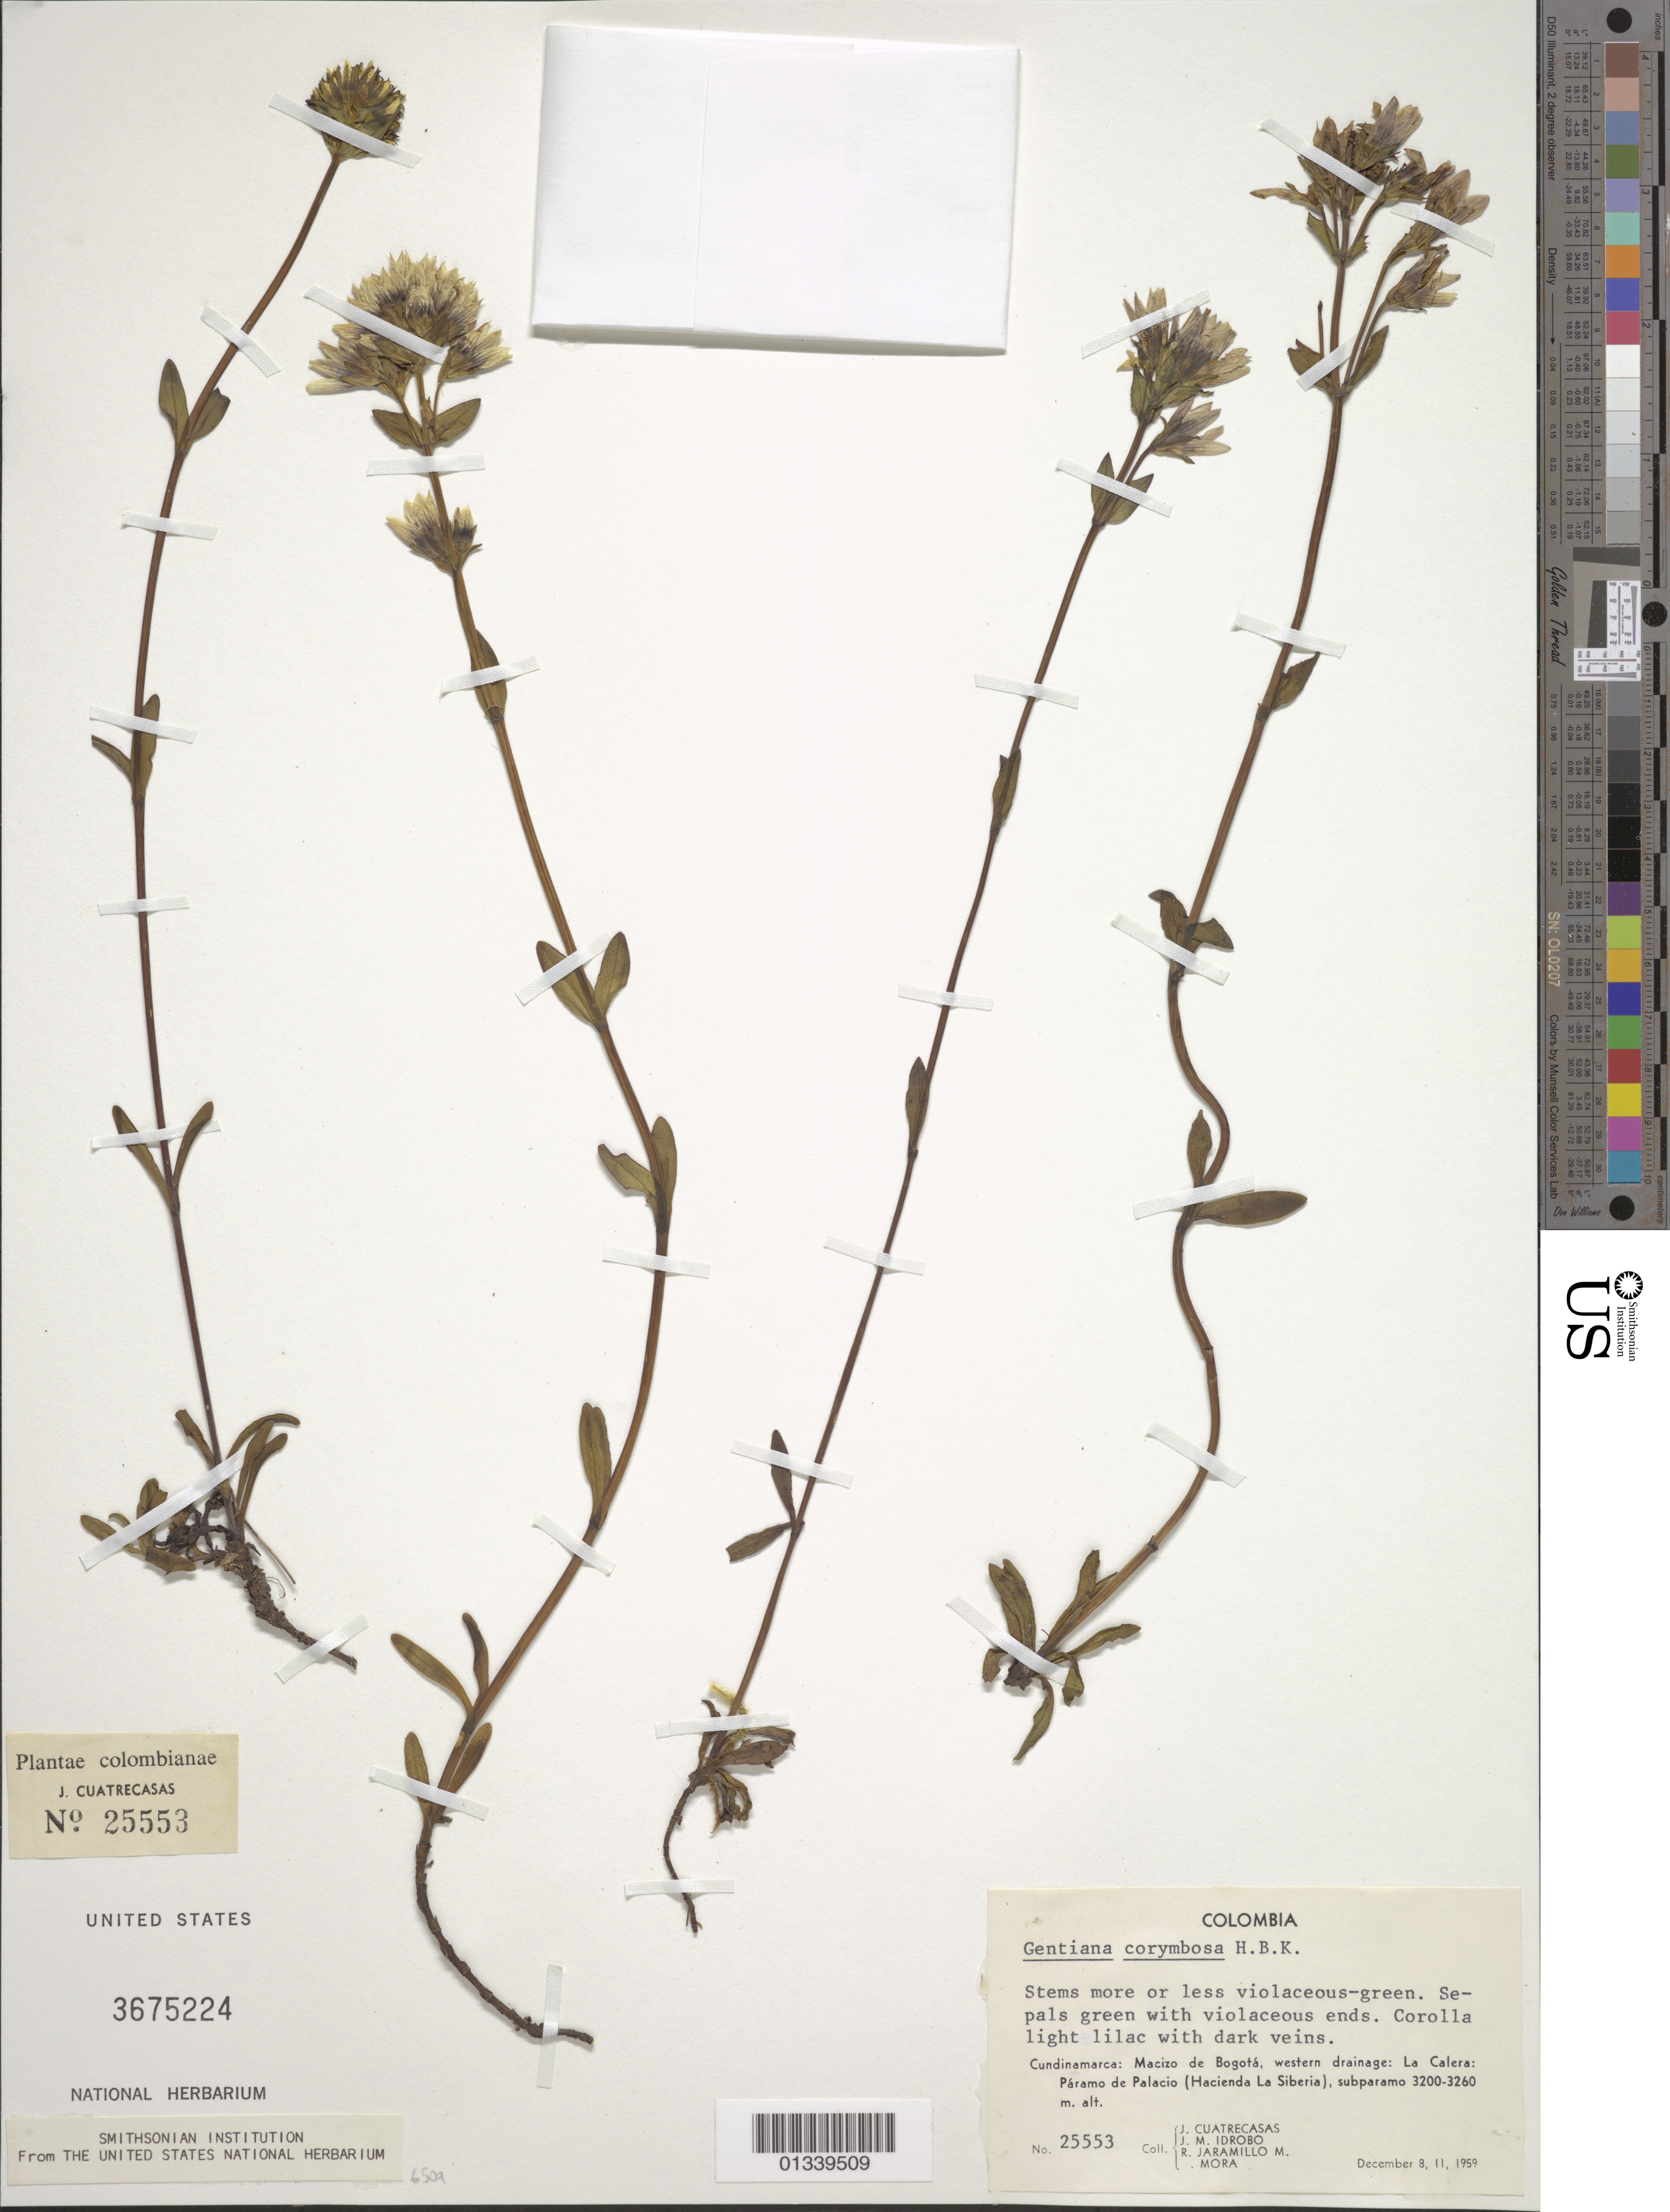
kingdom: Plantae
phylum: Tracheophyta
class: Magnoliopsida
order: Gentianales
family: Gentianaceae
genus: Gentiana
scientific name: Gentiana corymbosa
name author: Humb. et al.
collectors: J. Cuatrecasas, J. M. Idrobo, R. Jaramillo M. & L. E. Mora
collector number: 25553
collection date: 1959-11-08/1959-11-11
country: Colombia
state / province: Cundinamarca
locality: Macizo de Bogota, western drainage: La Calera: Paramo de Palacio (Hacienda La Siberia)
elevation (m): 3200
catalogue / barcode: US 3675224